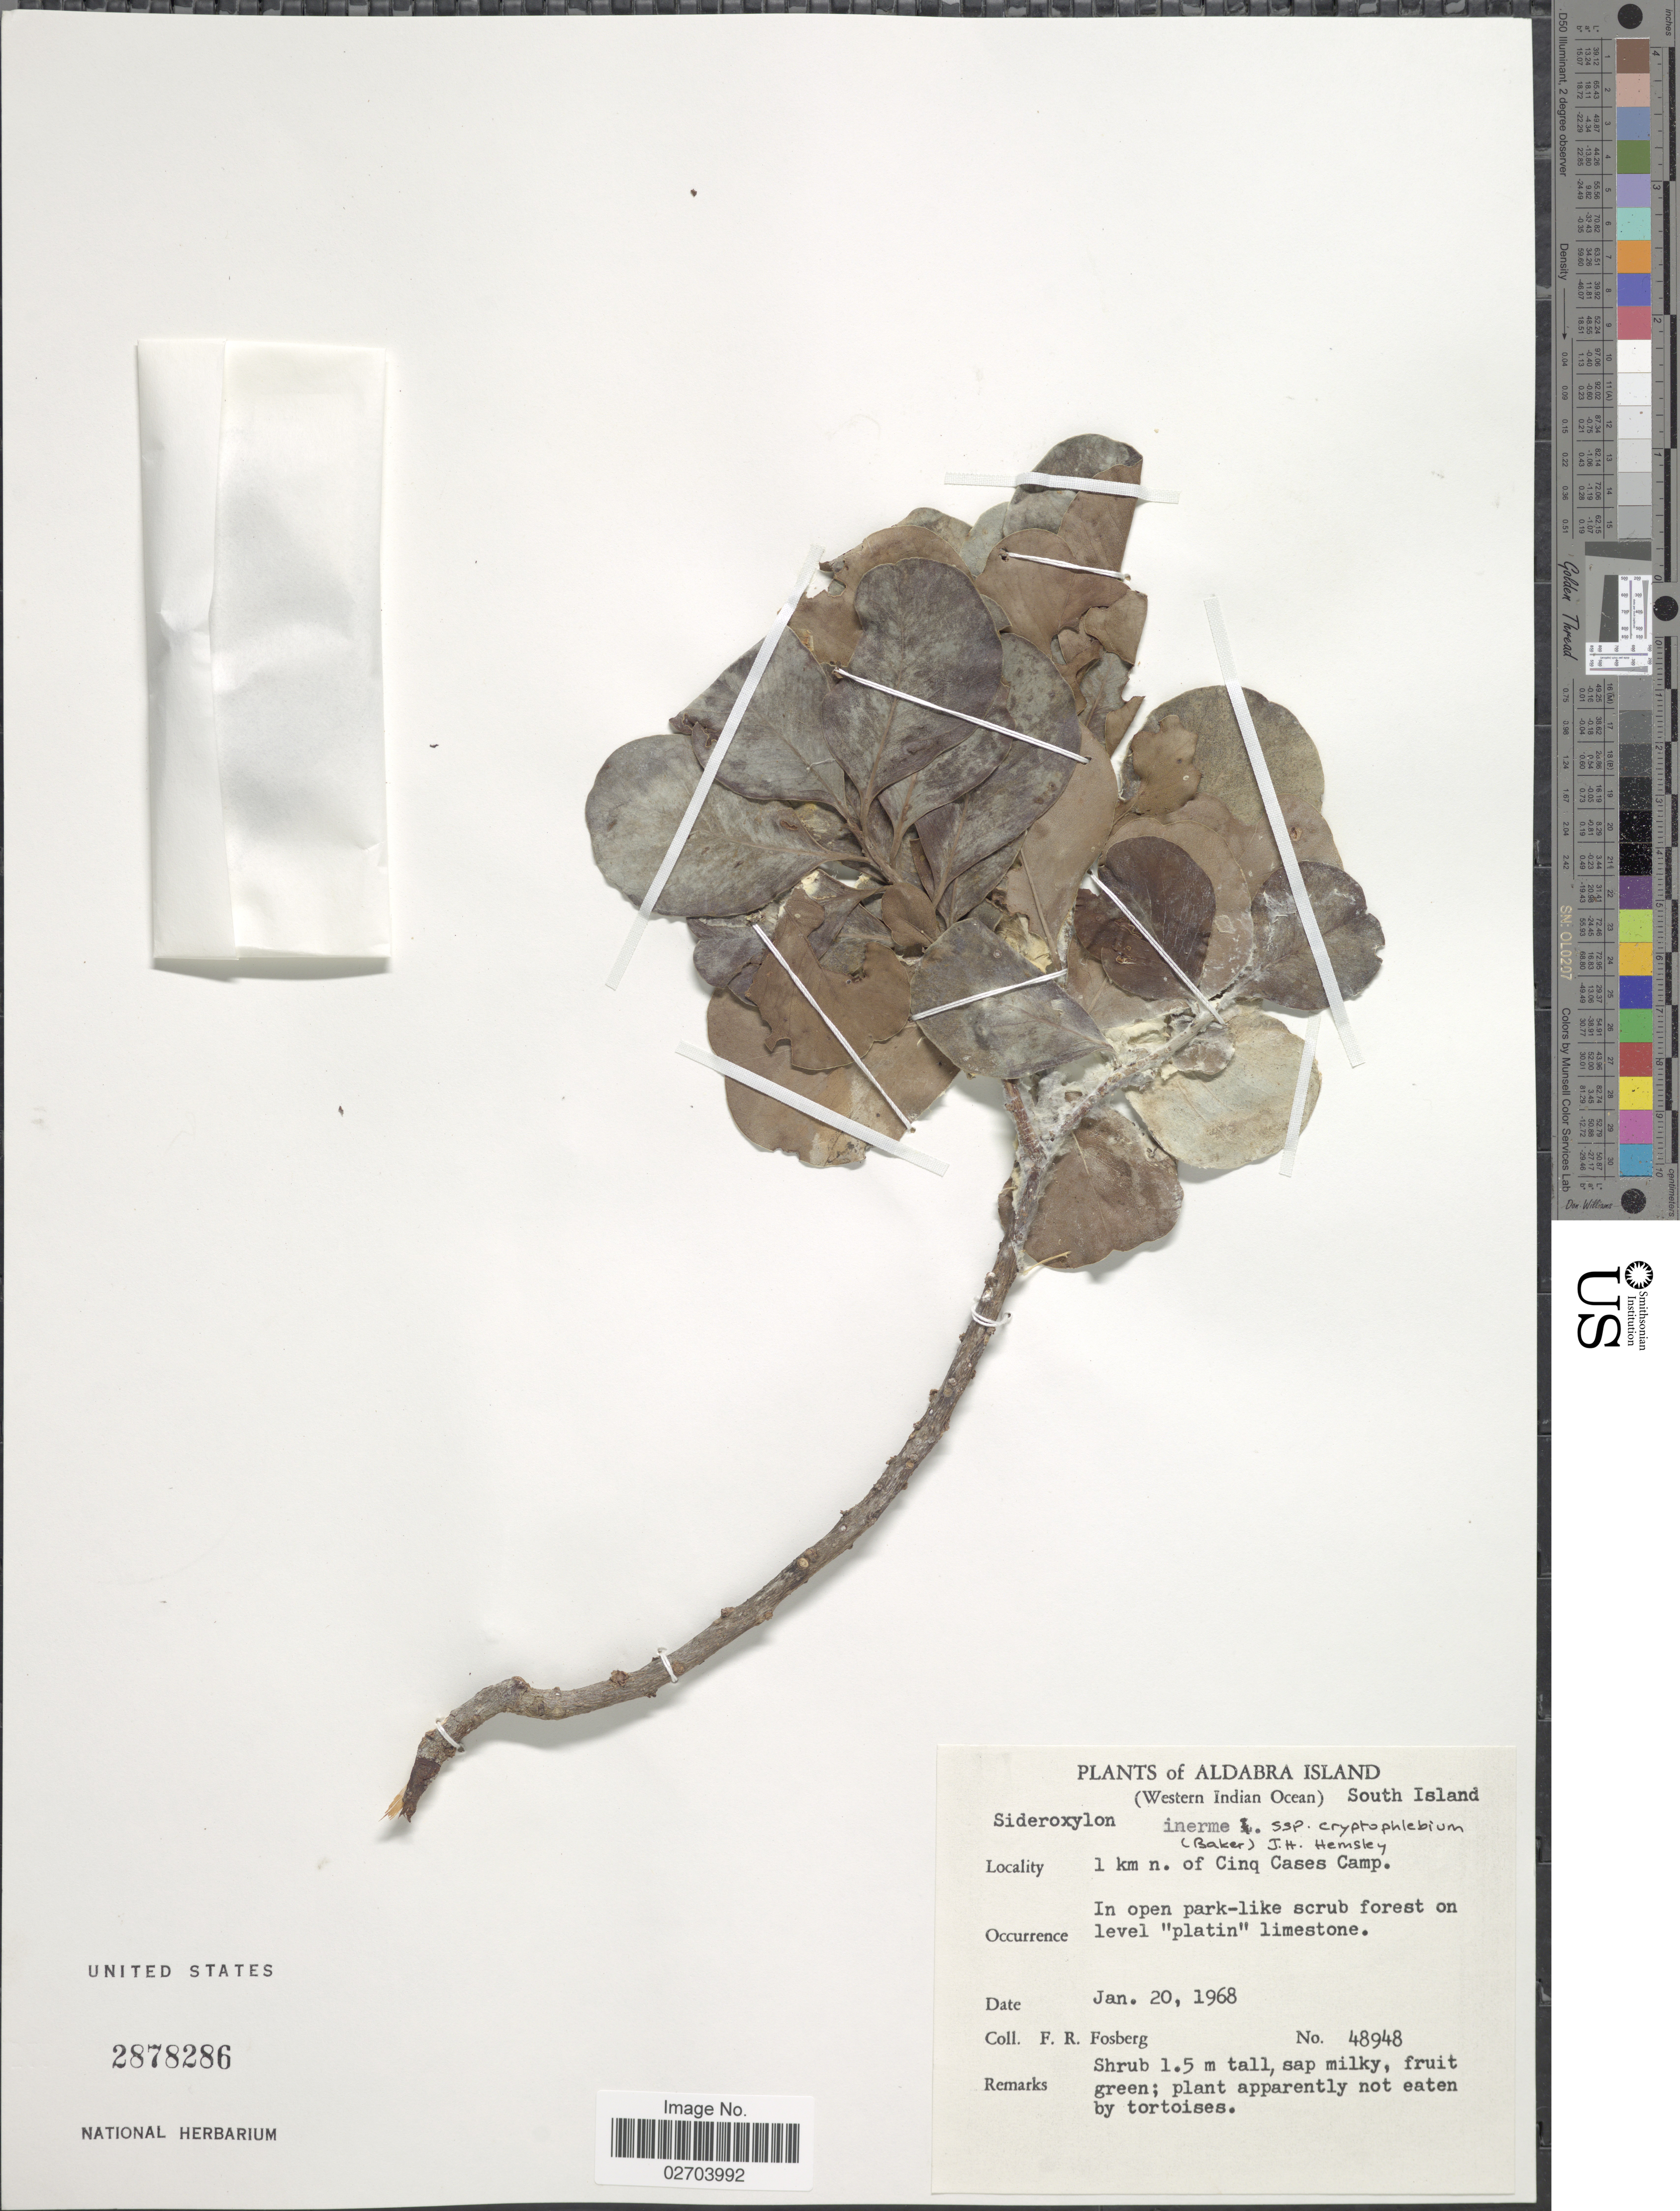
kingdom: Plantae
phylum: Tracheophyta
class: Magnoliopsida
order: Ericales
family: Sapotaceae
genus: Sideroxylon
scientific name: Sideroxylon inerme subsp. cryptophlebium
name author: (Baker) J.H. Hemsl.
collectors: F. R. Fosberg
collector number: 48948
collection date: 1968-01-20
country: Seychelles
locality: Aldabra Island (Western Indian Ocean) South Island. 1 km n, of Cinq Cases Camp.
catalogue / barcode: US 2878286